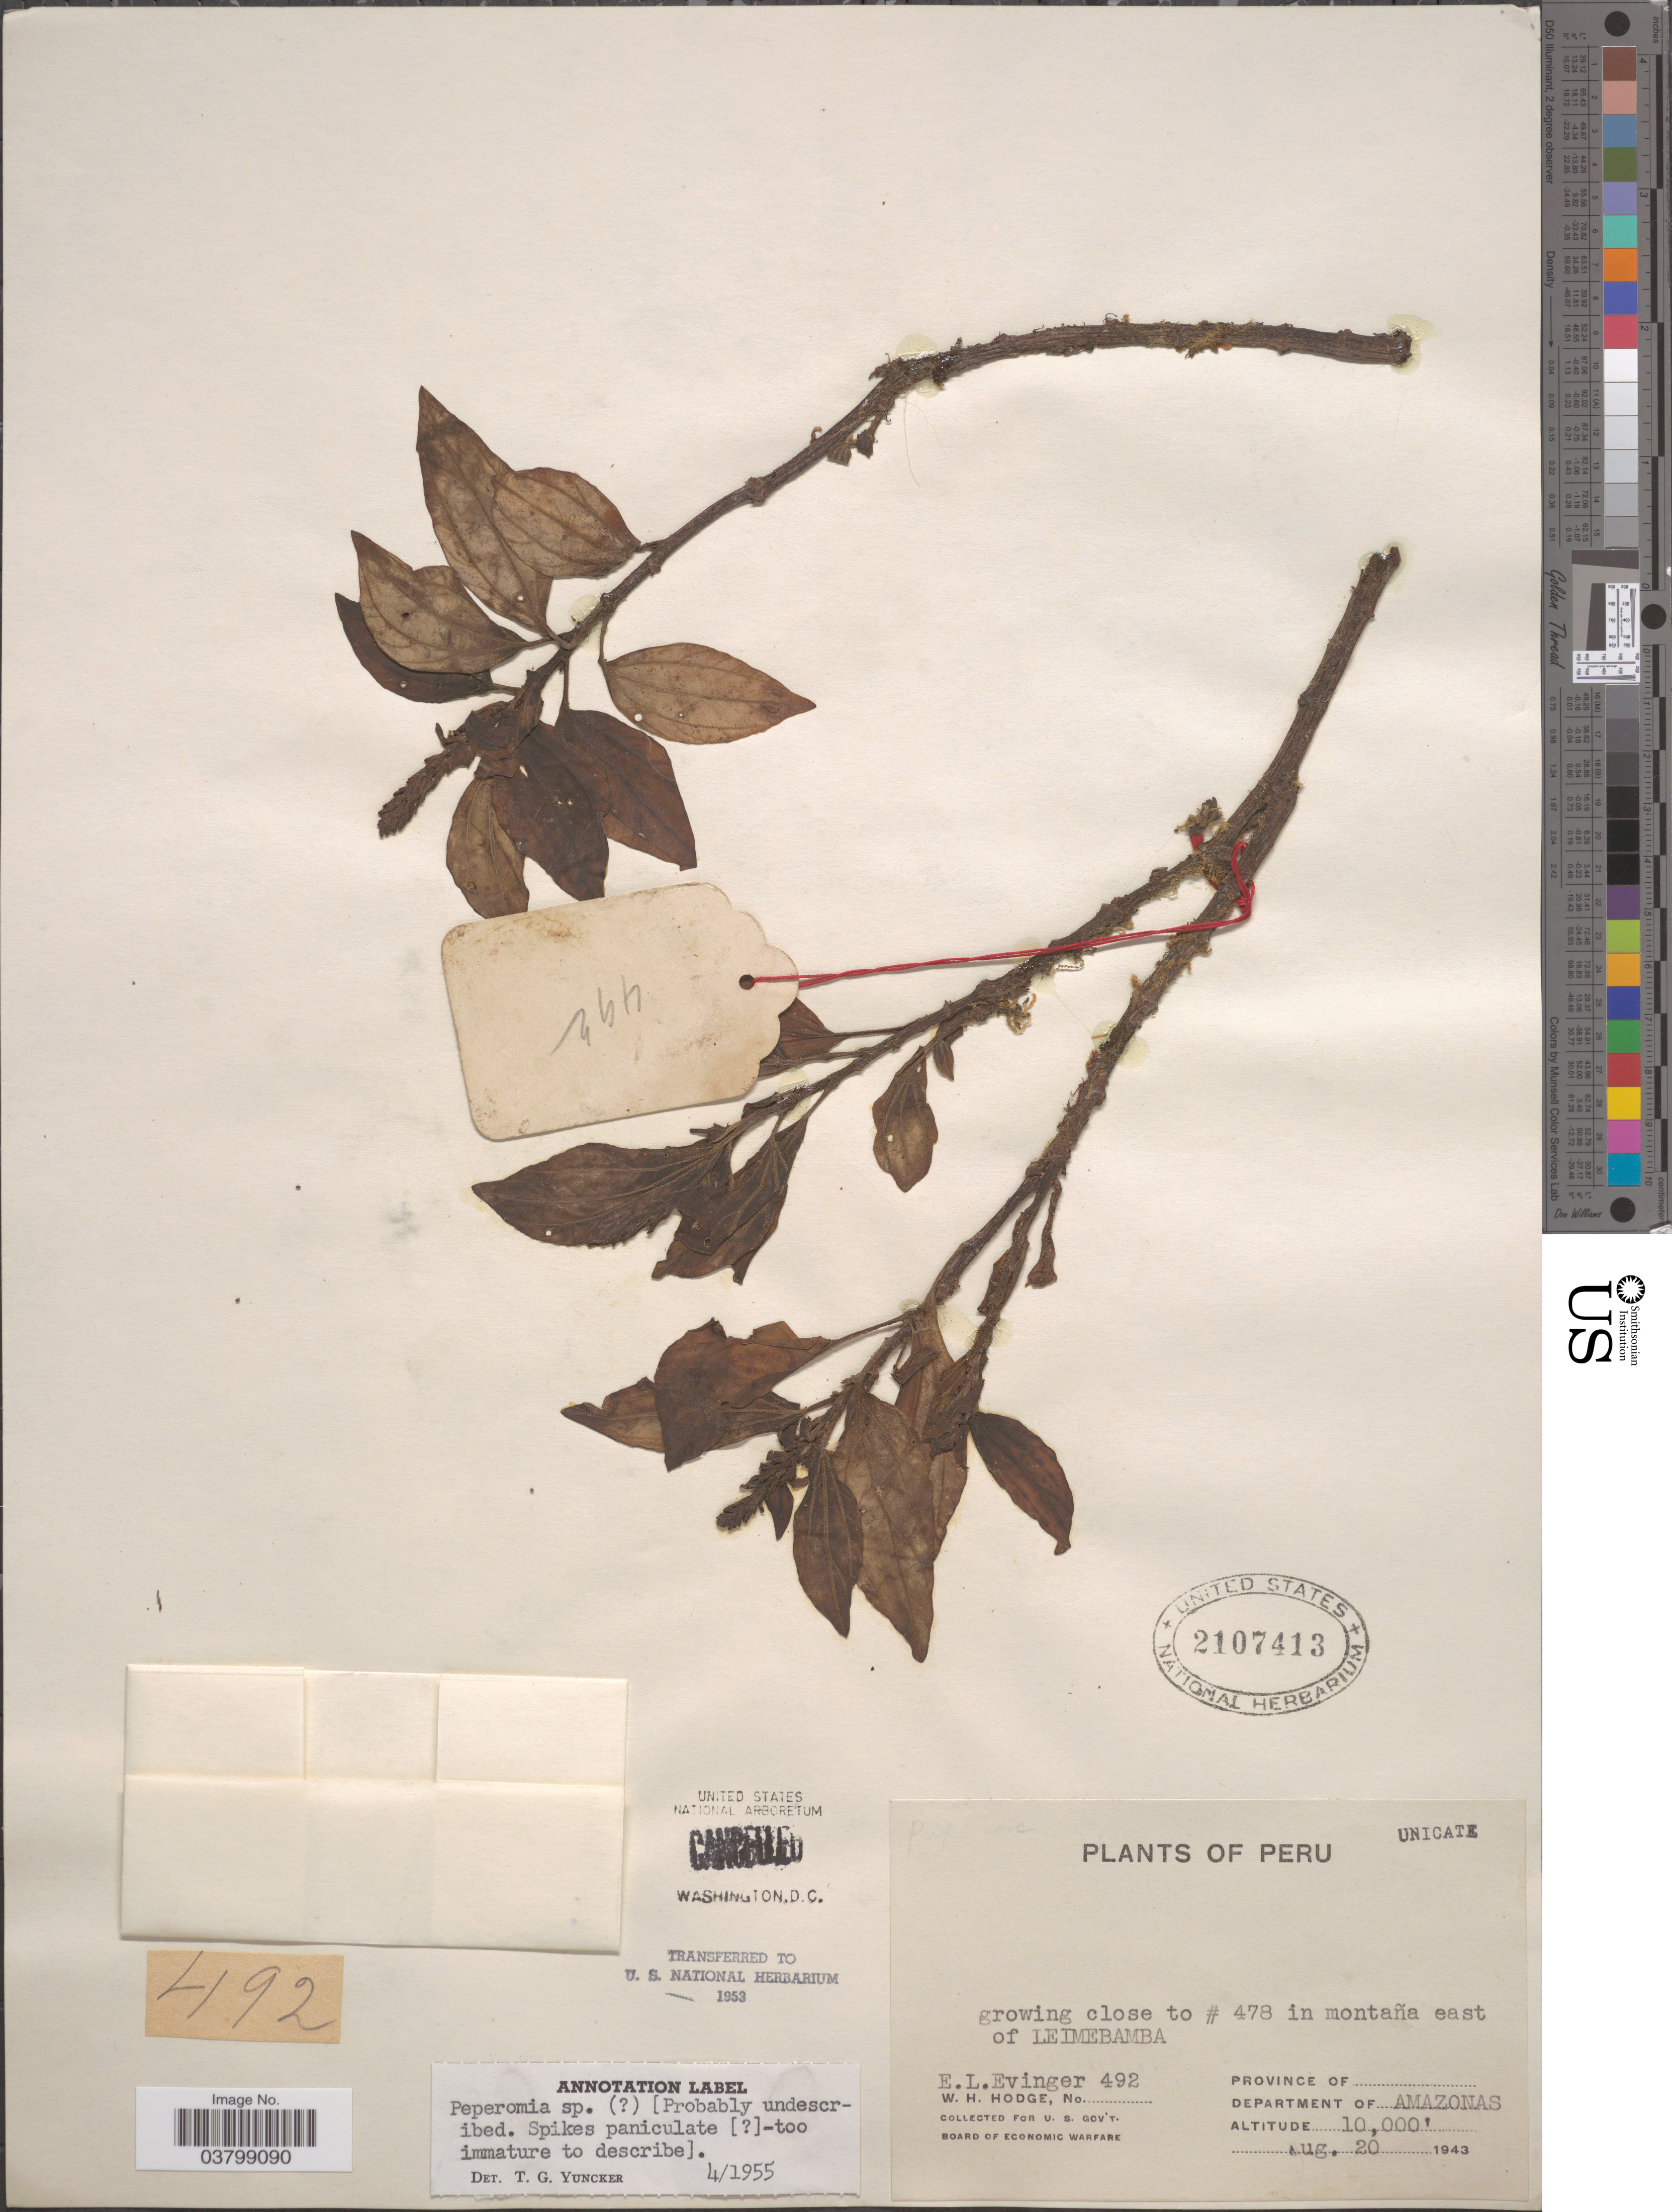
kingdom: Plantae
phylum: Tracheophyta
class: Magnoliopsida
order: Piperales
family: Piperaceae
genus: Peperomia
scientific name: Peperomia sp.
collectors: E. Evinger & W. Hodge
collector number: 492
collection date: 1943-08-20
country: Peru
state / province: Amazonas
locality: Growing close to # 478 in montaña east of Leimebamba. Department of Amazonas.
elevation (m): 3048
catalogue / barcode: US 2107413